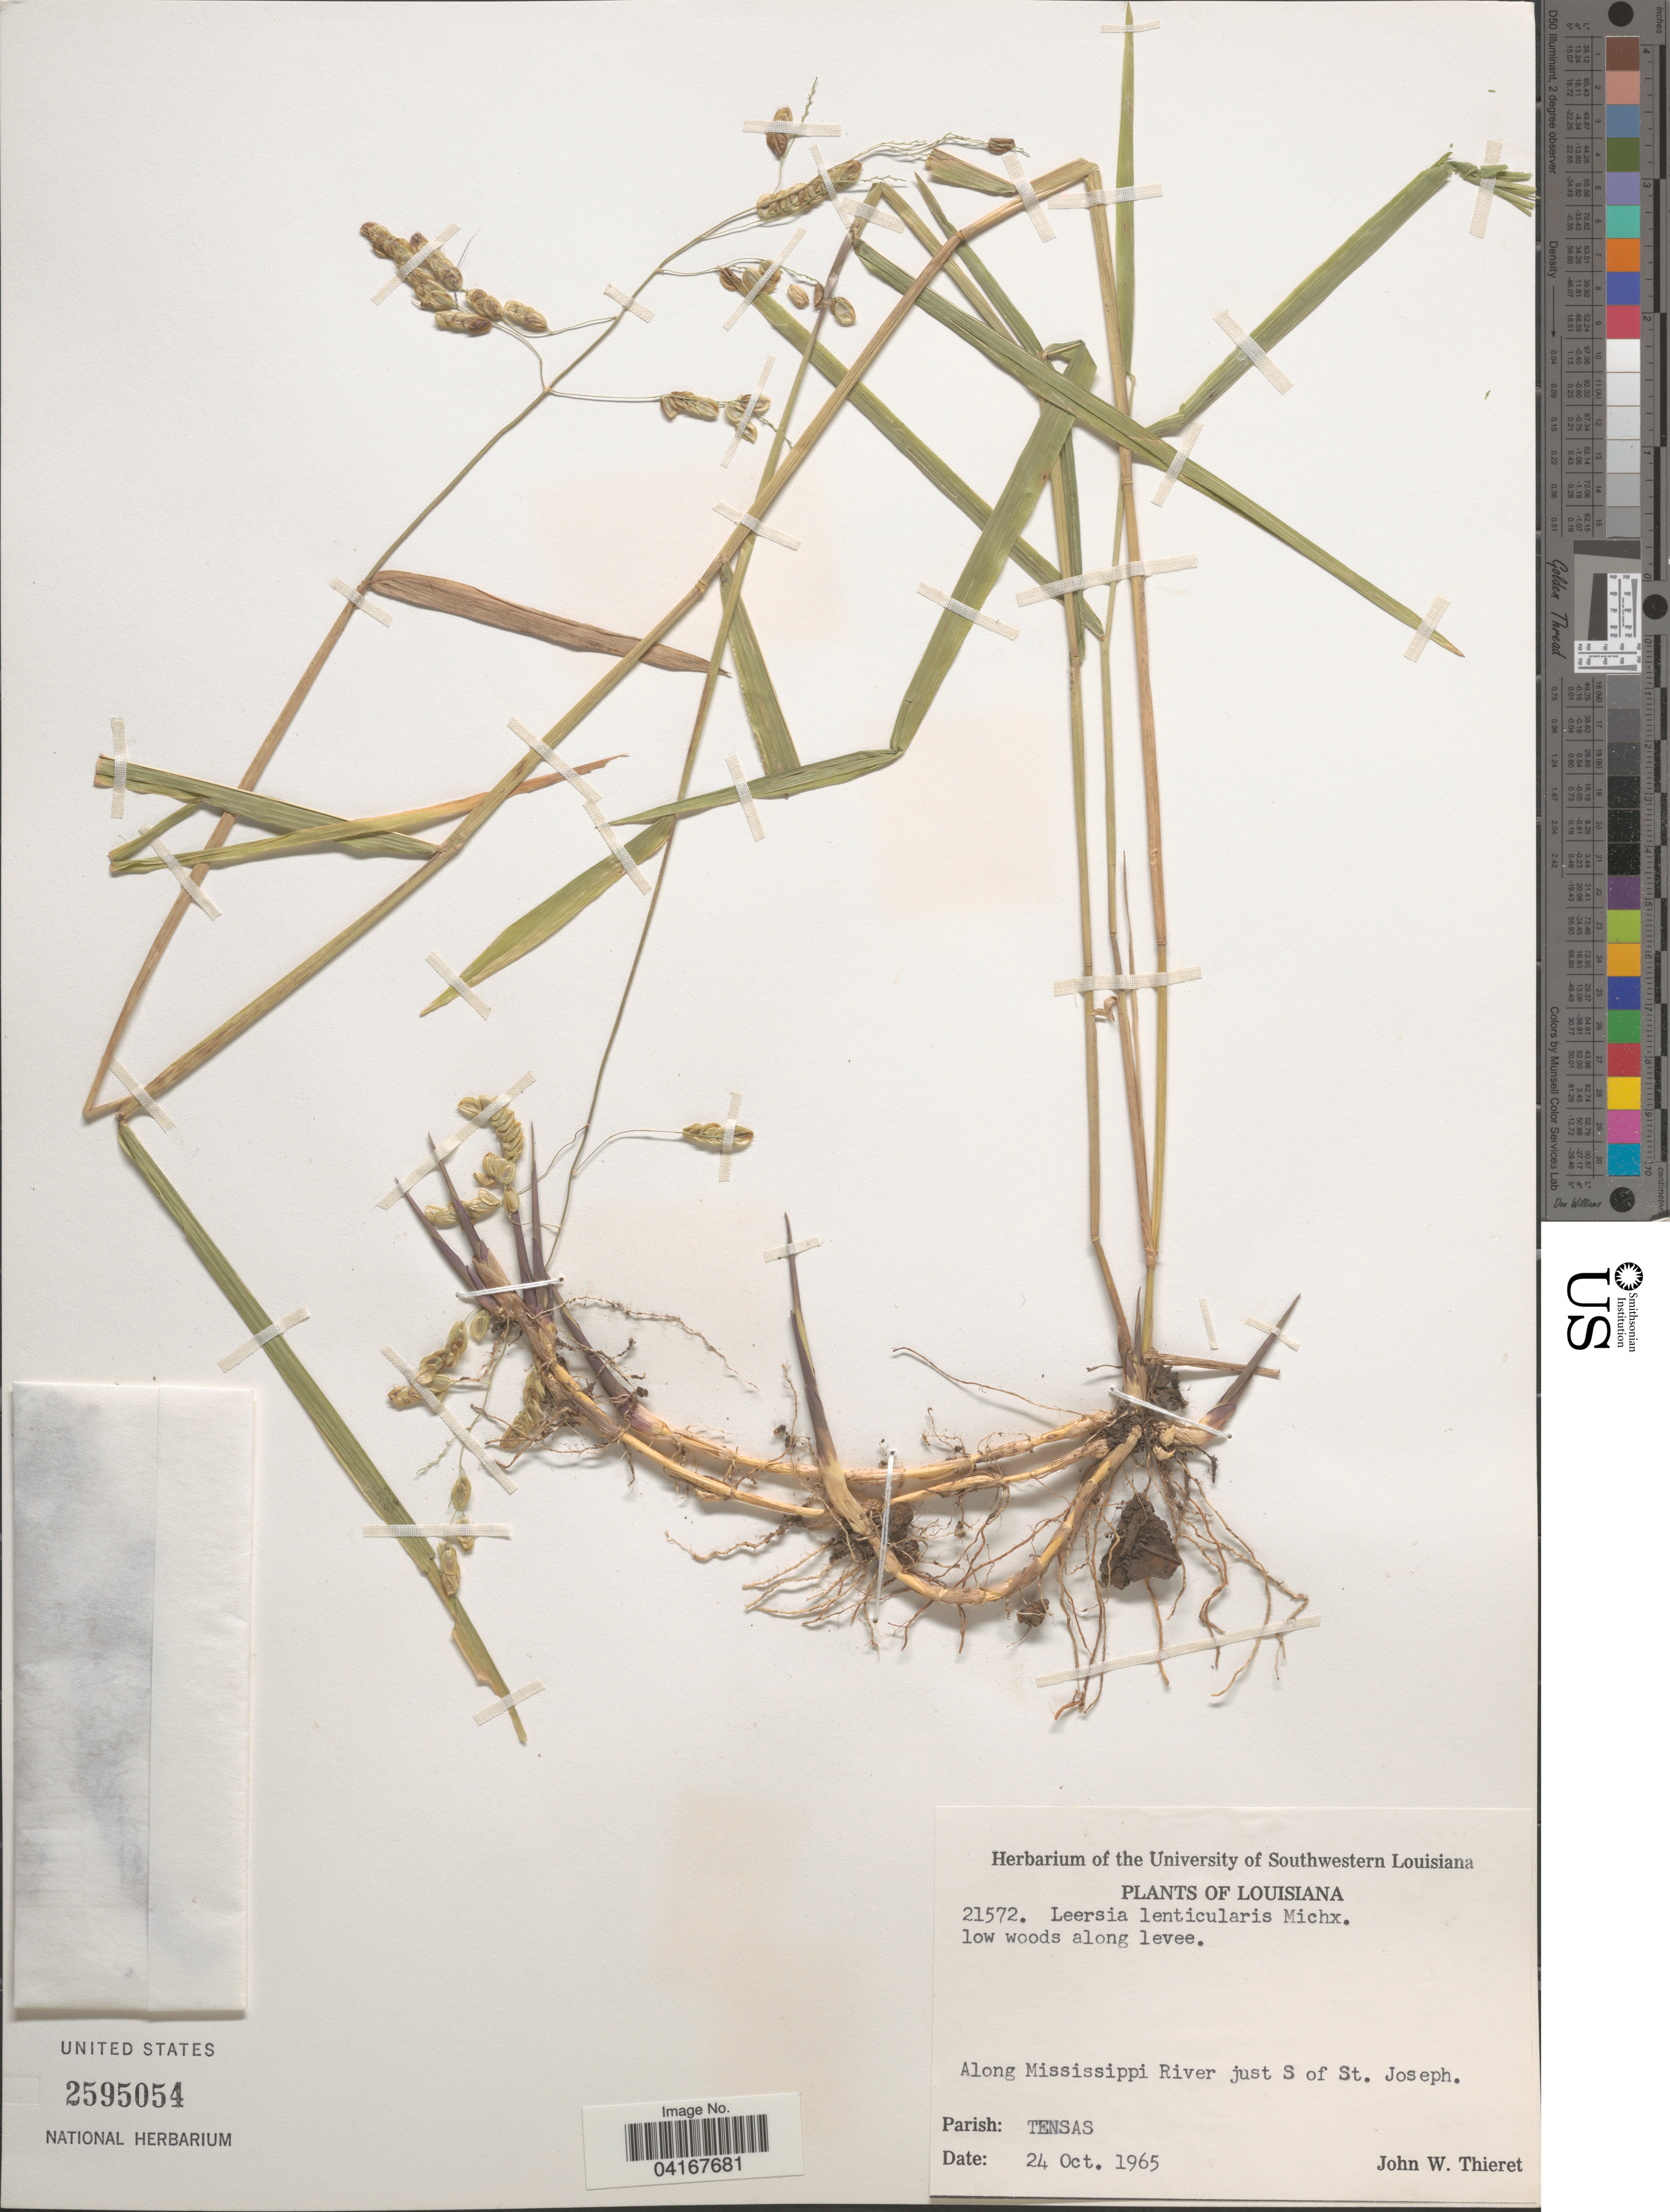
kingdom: Plantae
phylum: Tracheophyta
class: Liliopsida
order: Poales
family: Poaceae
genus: Leersia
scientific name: Leersia lenticularis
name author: Michx.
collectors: J. W. Thieret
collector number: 21572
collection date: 1965-10-24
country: United States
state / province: Louisiana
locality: Along Mississippi River just S of St. Joseph. Parish: Tensas.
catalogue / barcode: US 2595054